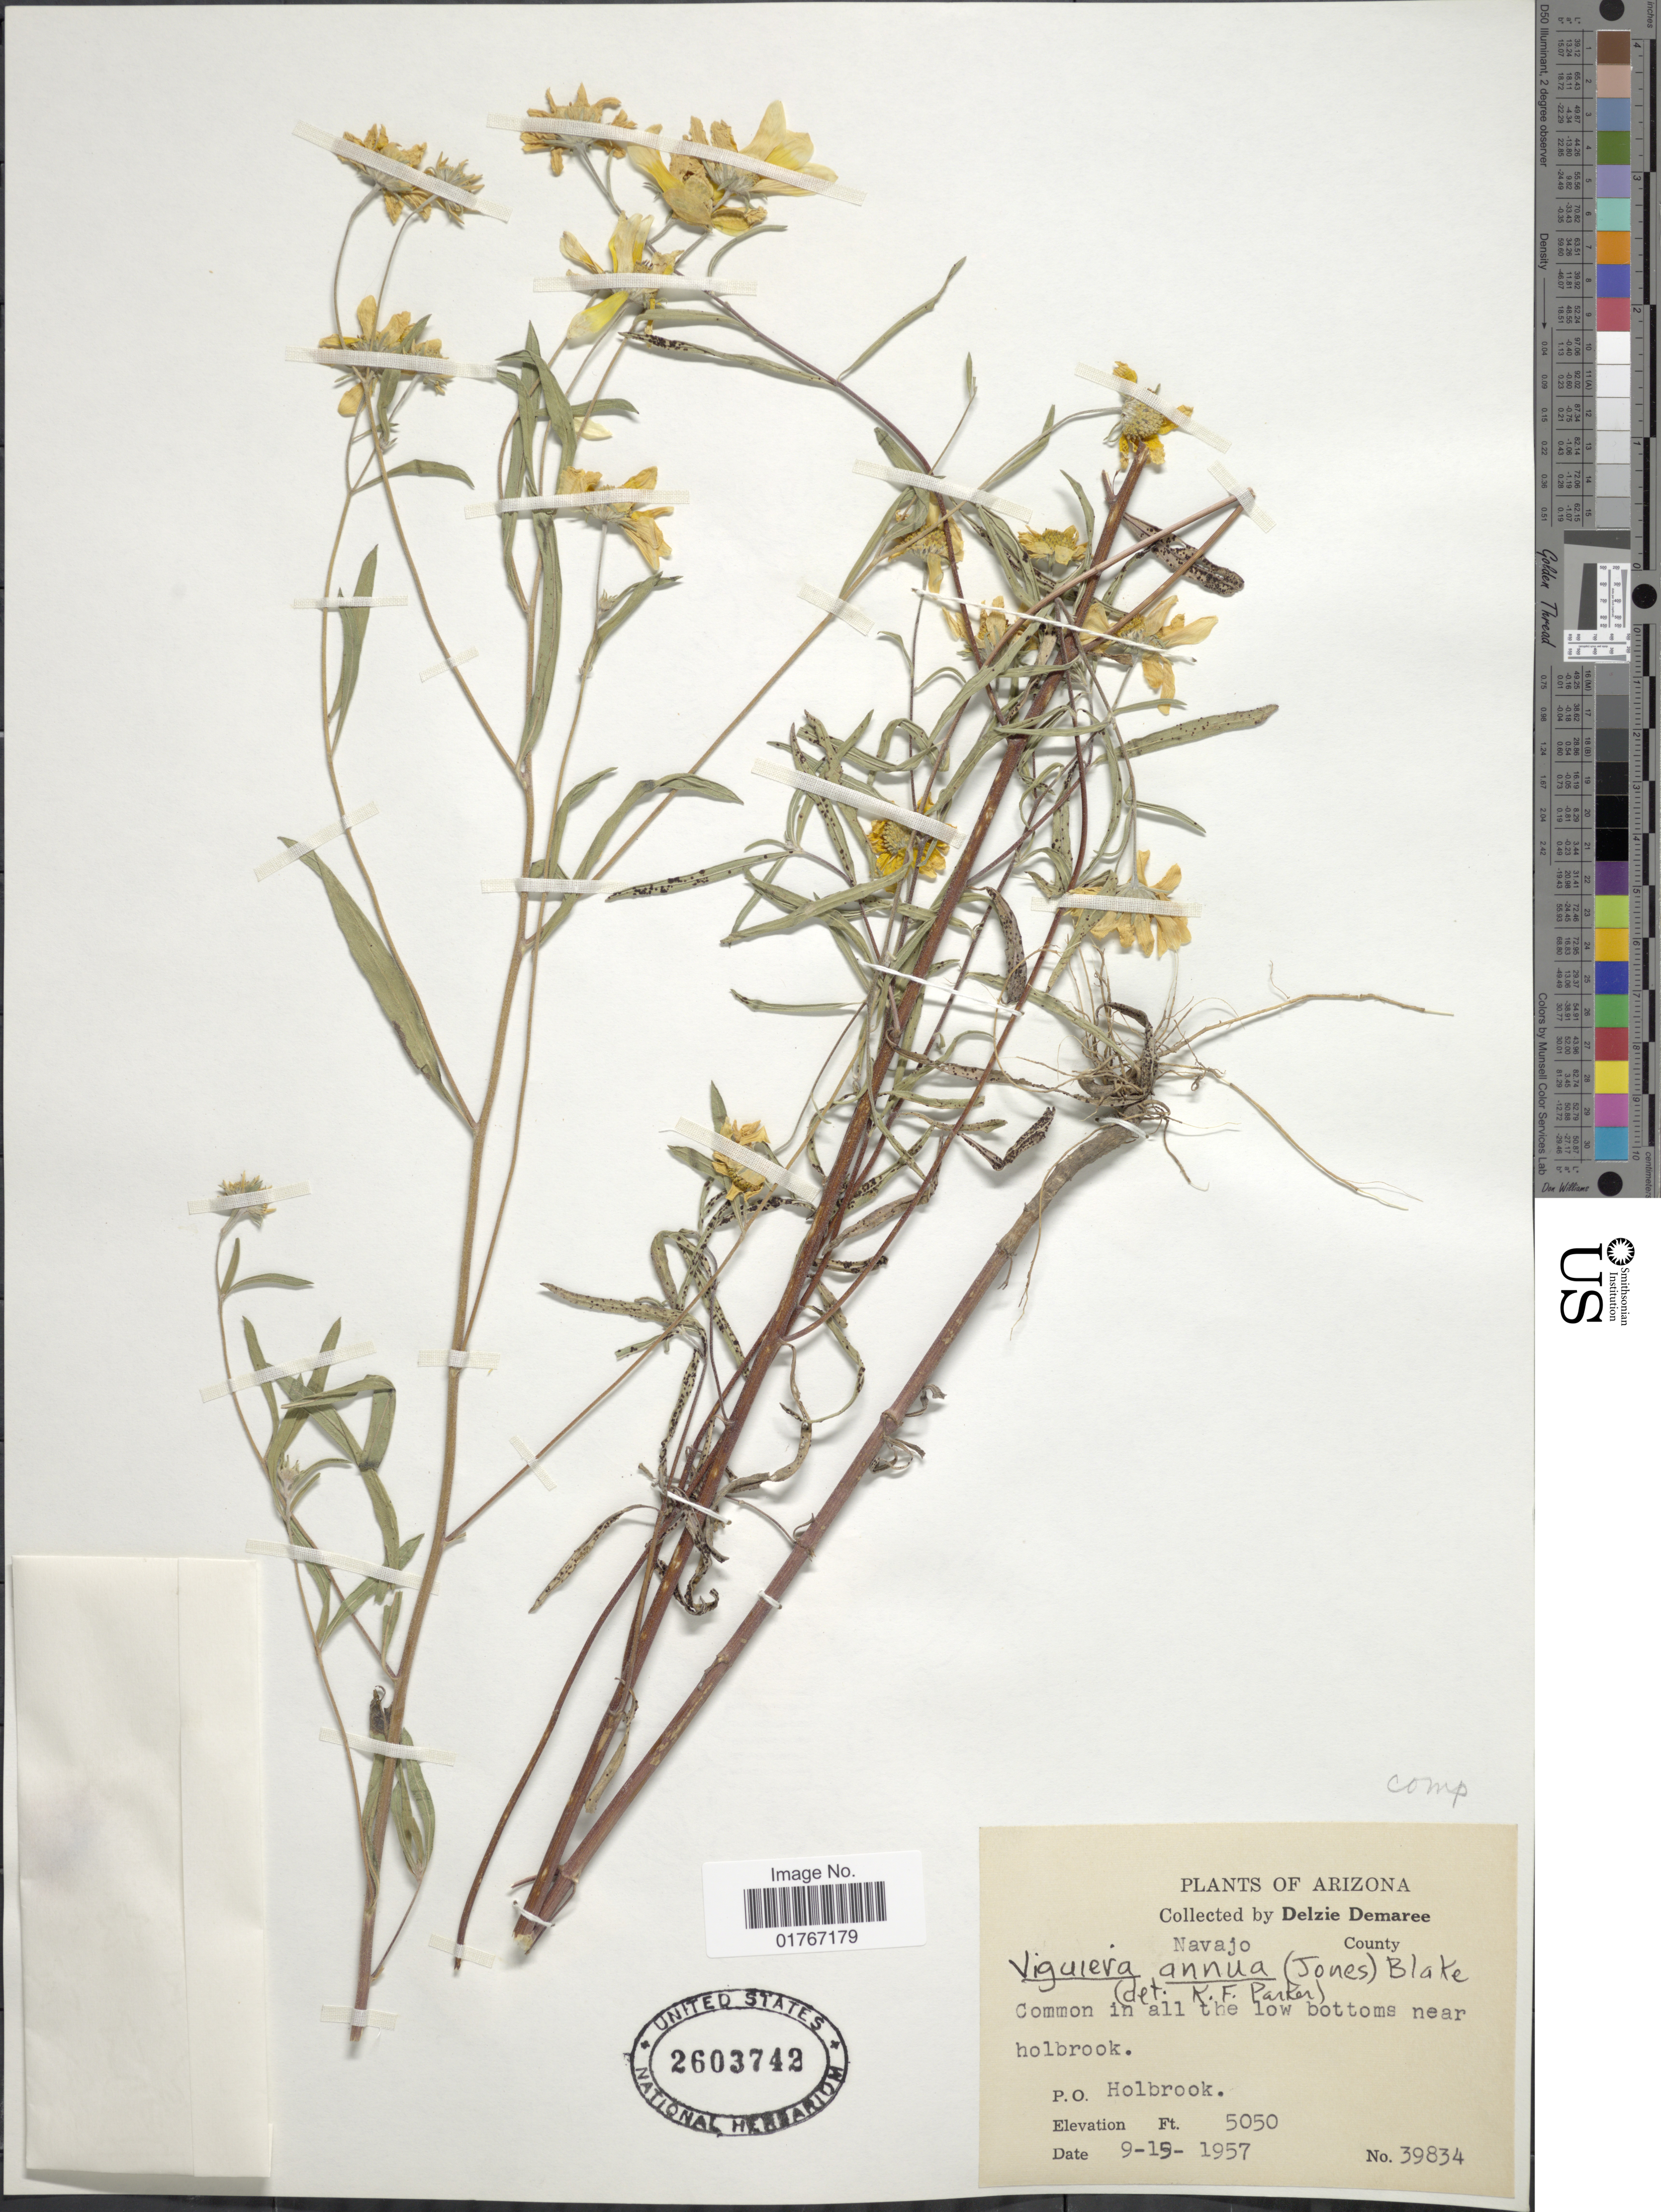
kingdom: Plantae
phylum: Tracheophyta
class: Magnoliopsida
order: Asterales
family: Asteraceae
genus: Heliomeris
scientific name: Heliomeris annua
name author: (M.E. Jones) Cockerell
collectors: D. Demaree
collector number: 39834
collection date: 1957-09-15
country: United States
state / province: Arizona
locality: Navajo County, Common in all the low bottoms near holbrook, P.O. Holnrook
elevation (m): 1539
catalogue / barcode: US 2603742